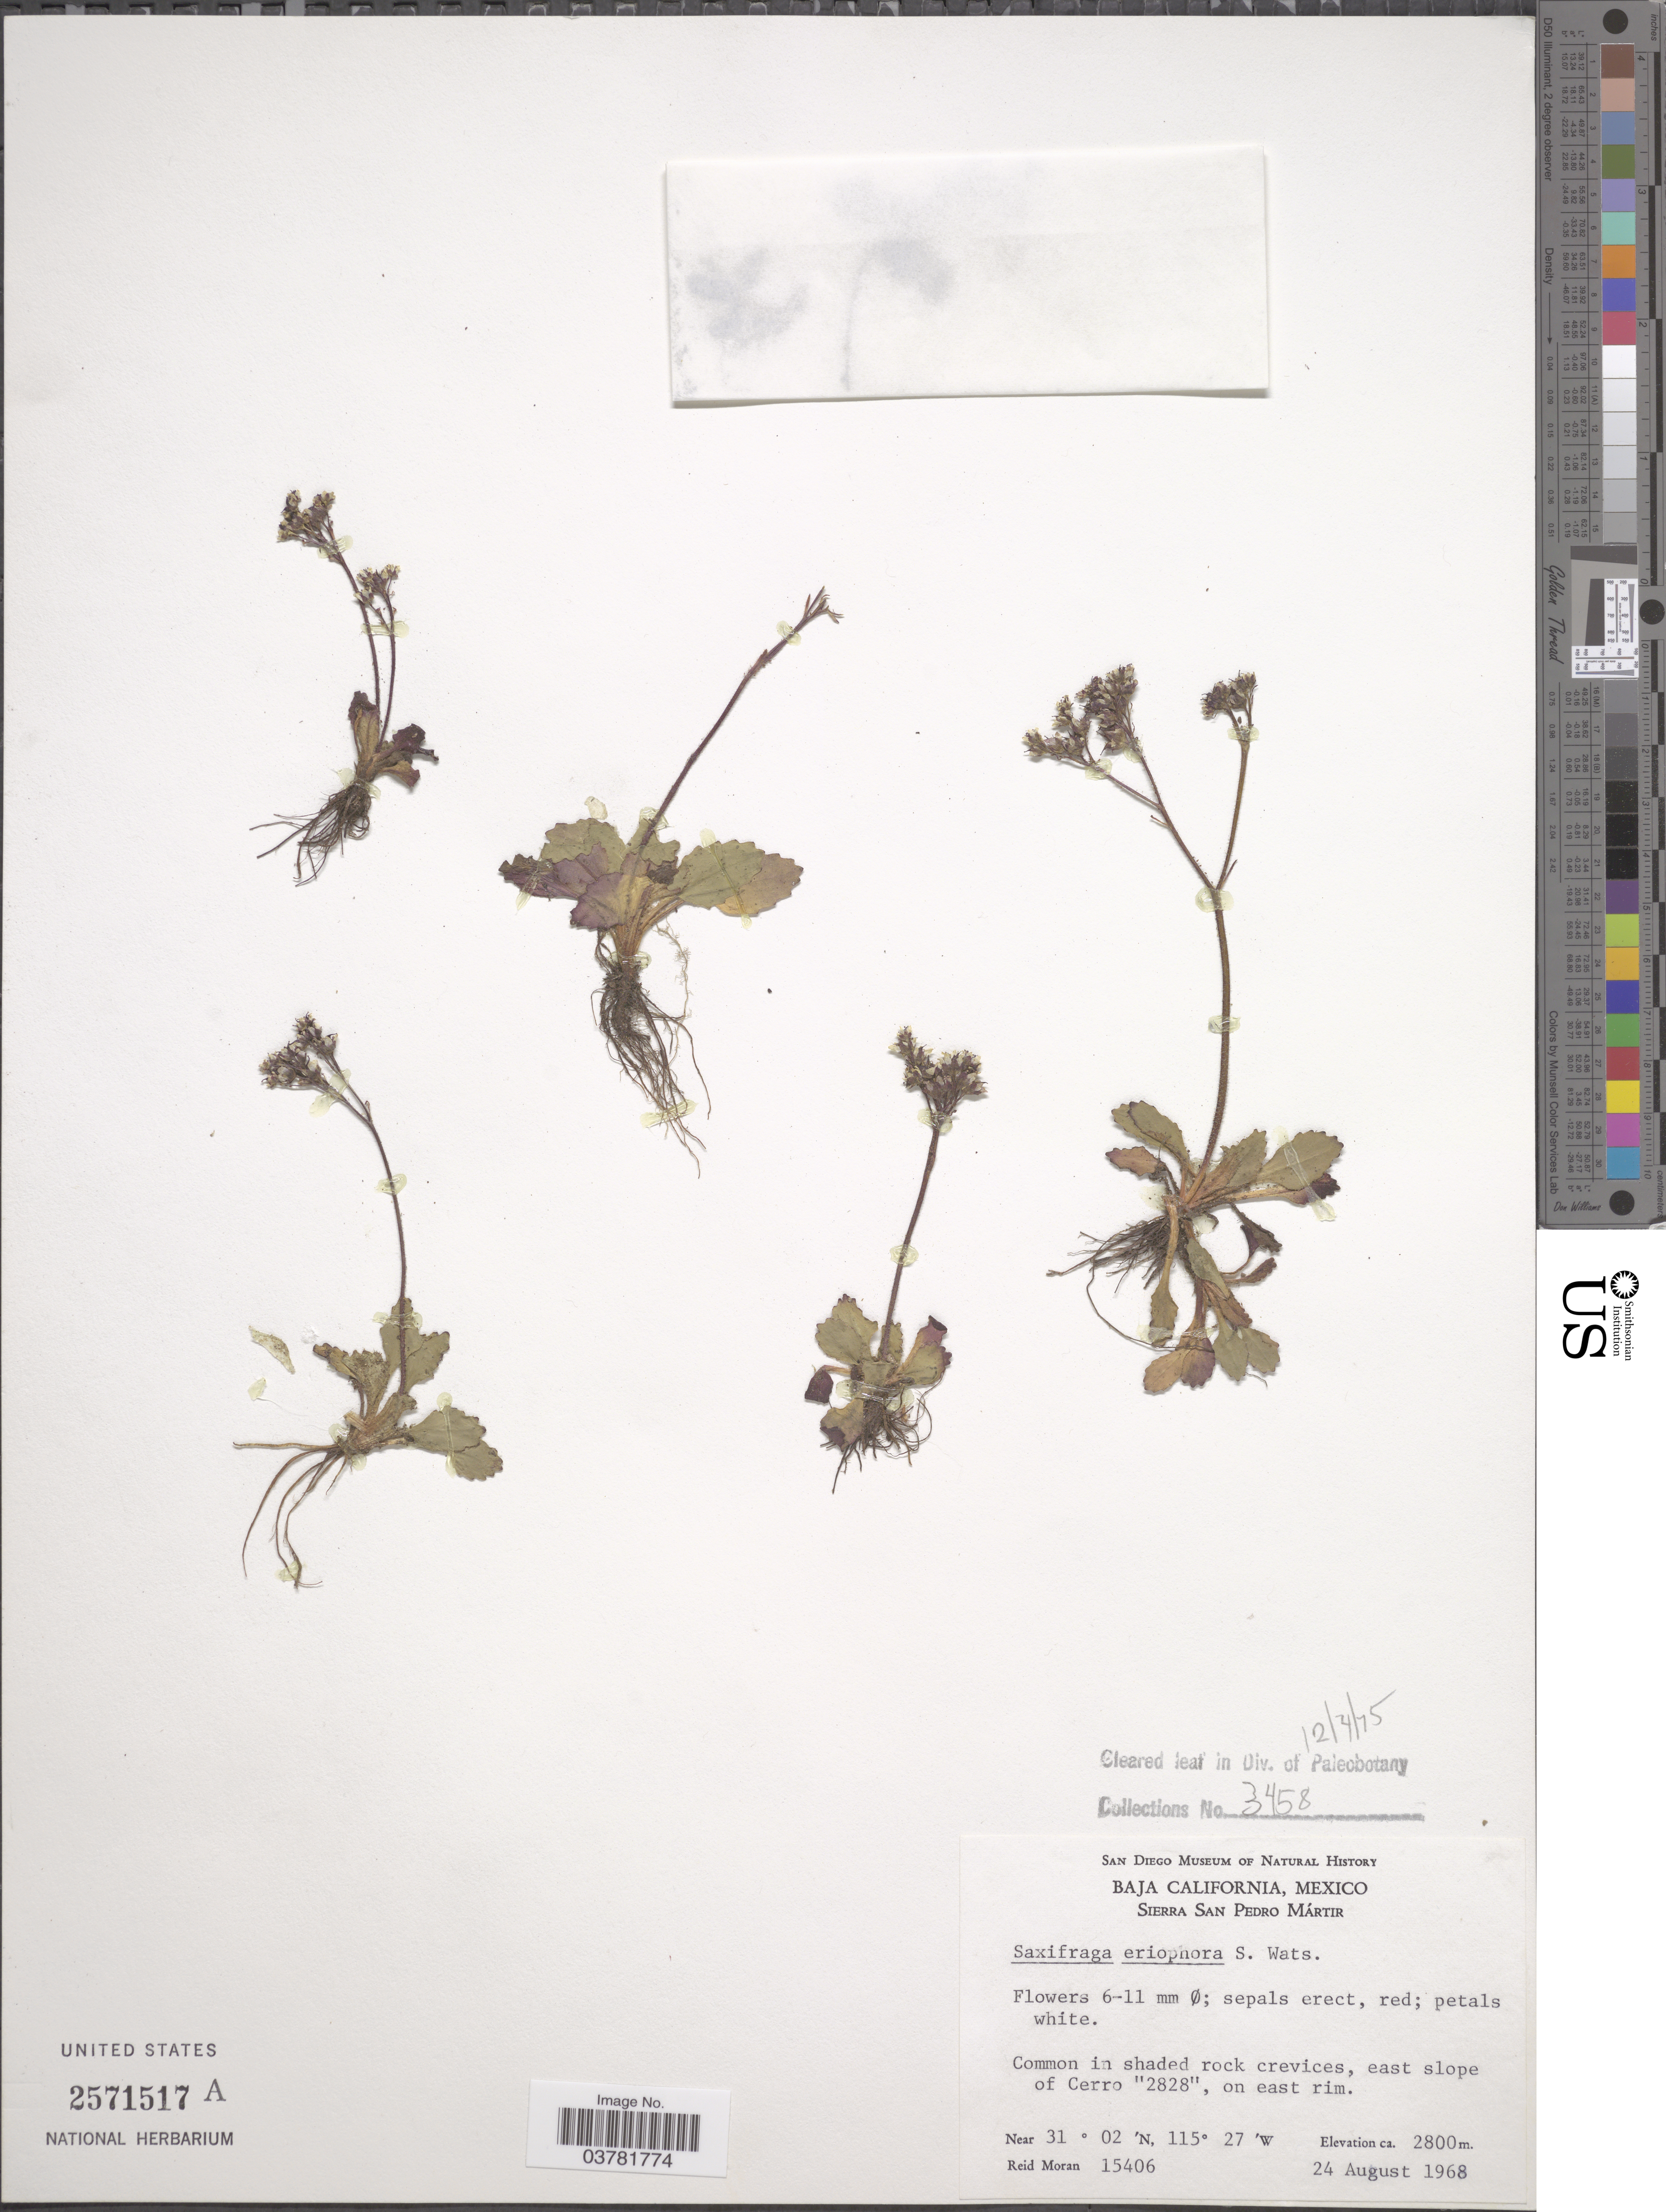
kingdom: Plantae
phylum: Tracheophyta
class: Magnoliopsida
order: Saxifragales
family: Saxifragaceae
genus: Micranthes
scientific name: Micranthes eriophora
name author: (S. Watson) Small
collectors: R. Moran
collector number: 15406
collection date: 1968-08-24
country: Mexico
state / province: Baja California Norte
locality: Sierra San Pedro Mártir. East slope of Cerro "2828", on east rim.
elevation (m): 2800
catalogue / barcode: US 2571517A